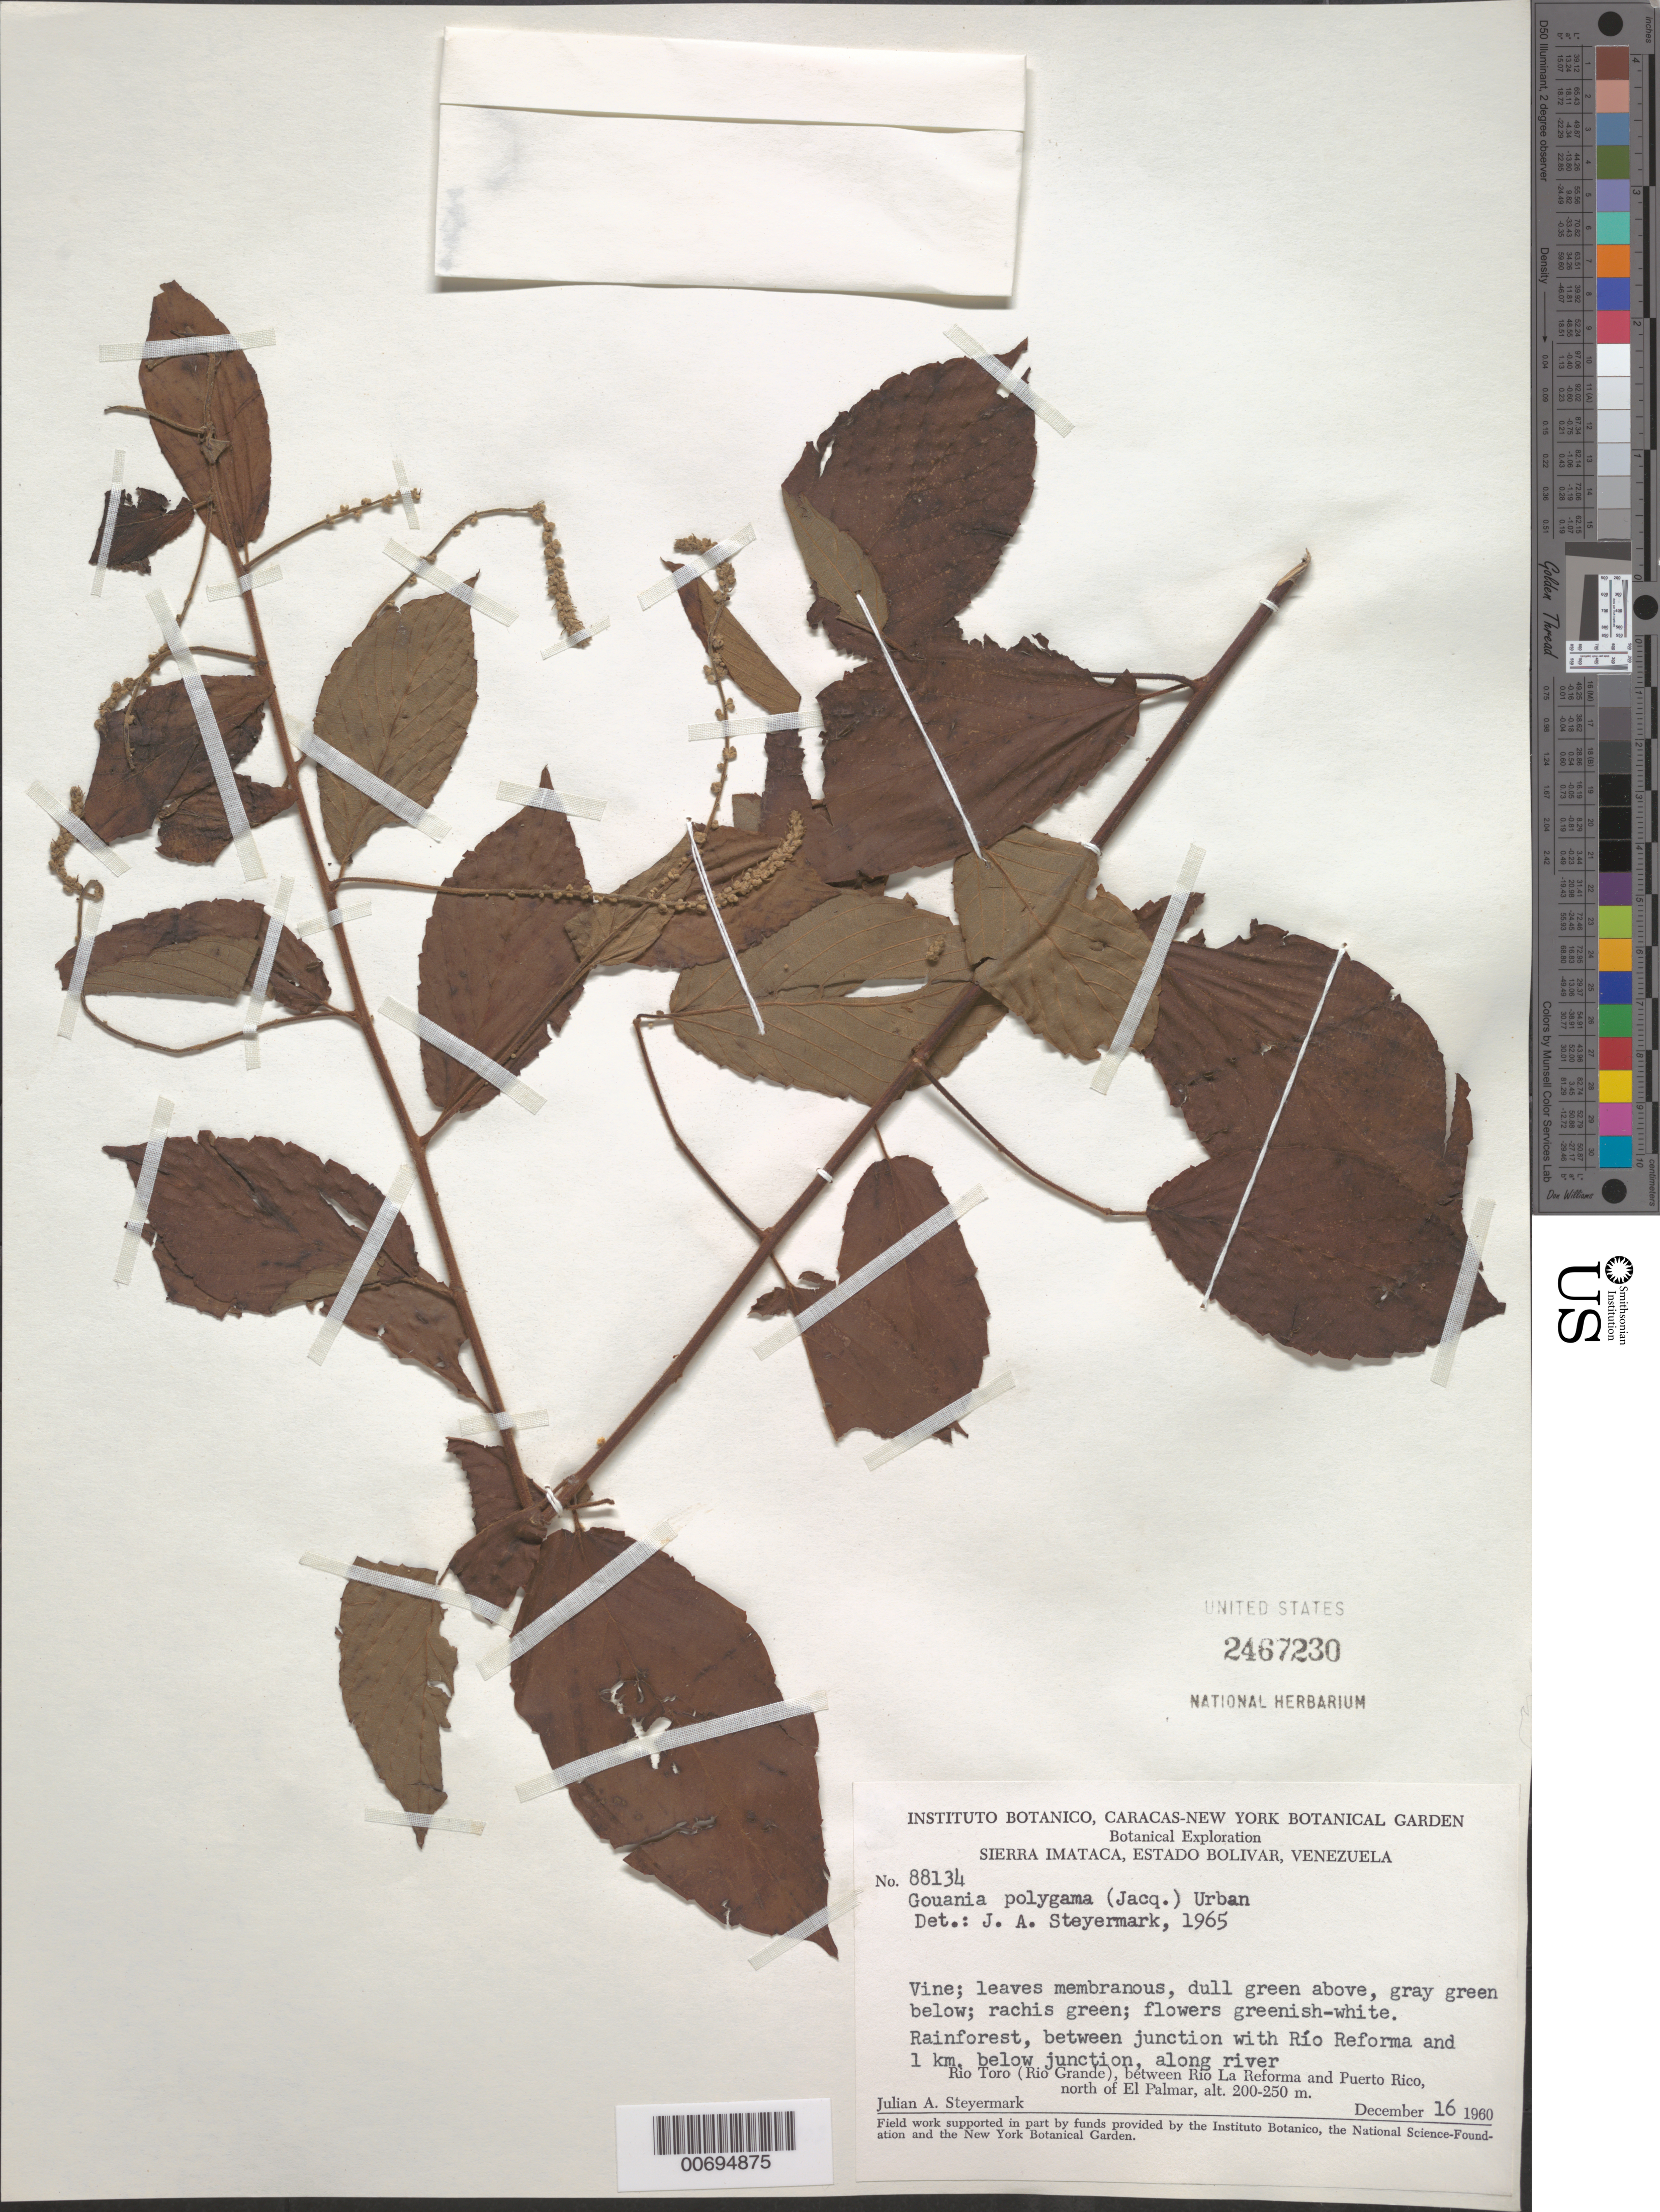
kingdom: Plantae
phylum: Tracheophyta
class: Magnoliopsida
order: Rosales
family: Rhamnaceae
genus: Gouania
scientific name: Gouania polygama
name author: (Jacq.) Urb.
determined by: Steyermark, Julian A., (VEN)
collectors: J. Steyermark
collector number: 88134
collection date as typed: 16-Dec-60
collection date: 1960-12-16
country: Venezuela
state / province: Bolívar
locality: Sierra Imataca, Río Toro (Río Grande), between Río La Reforma and Puerto Rico, N of El Palmar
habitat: Rainforest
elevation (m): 200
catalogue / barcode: US 2467230